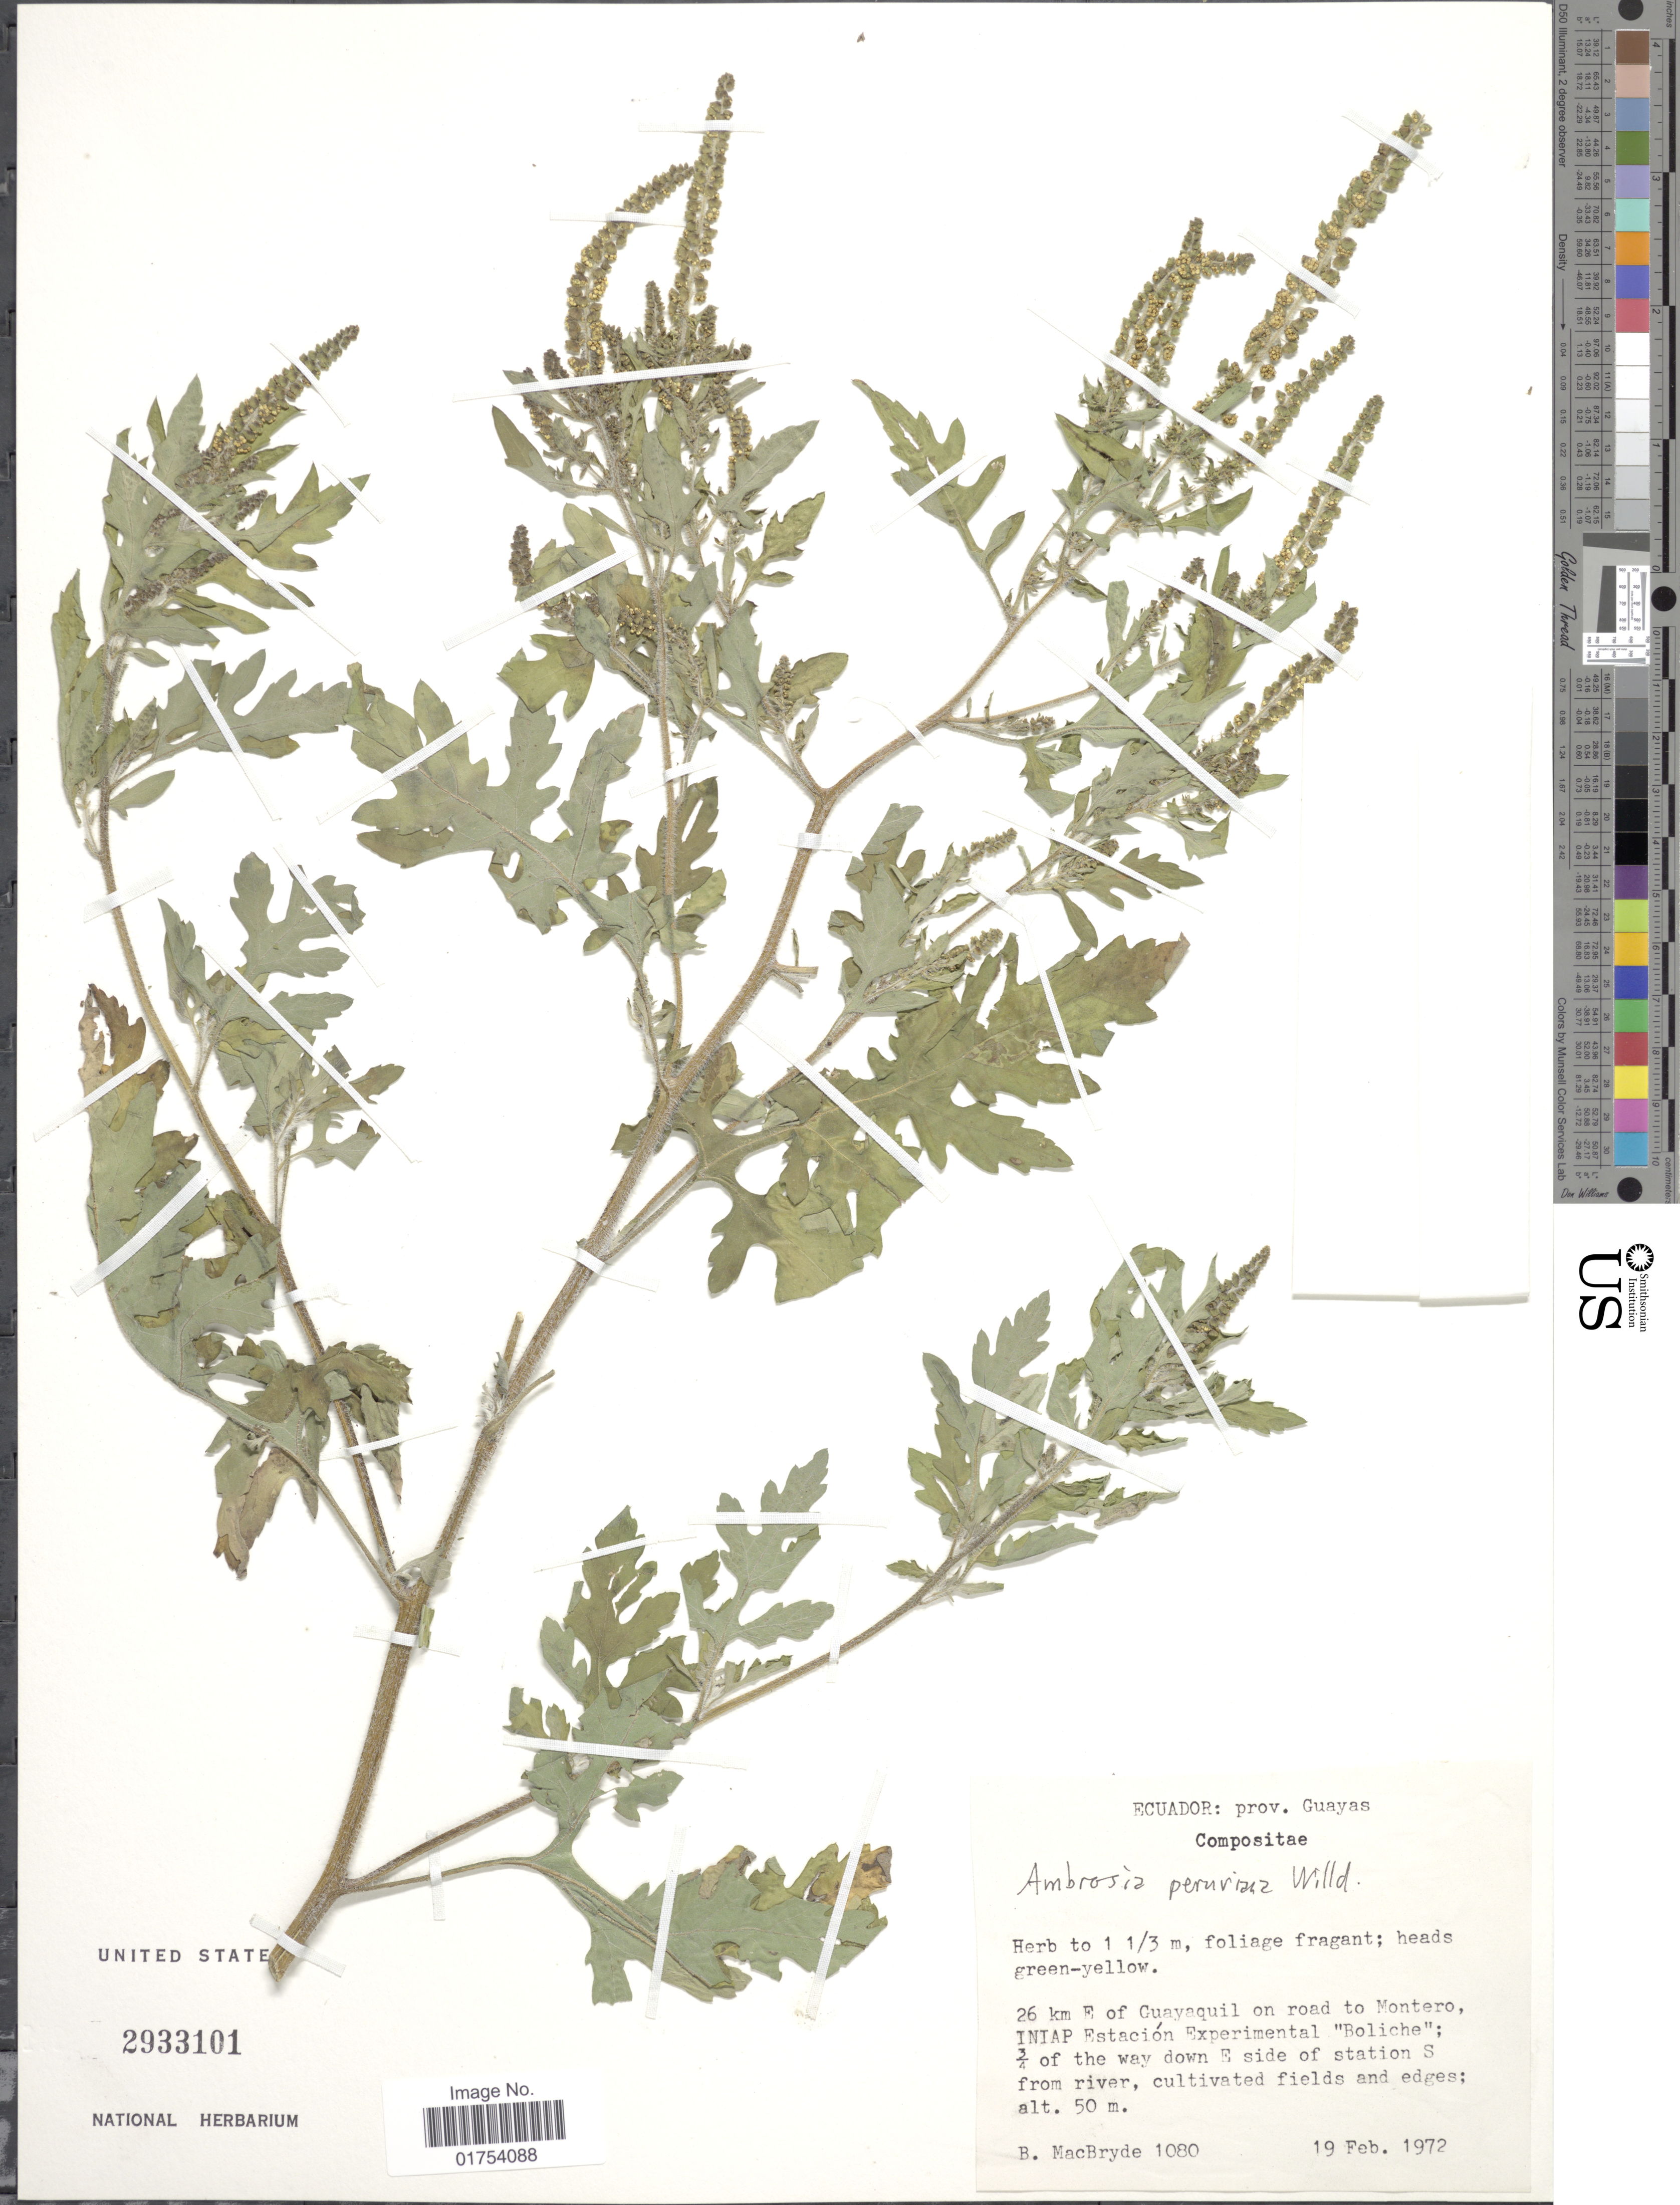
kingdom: Plantae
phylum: Tracheophyta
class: Magnoliopsida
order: Asterales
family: Asteraceae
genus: Ambrosia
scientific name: Ambrosia peruviana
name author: Willd.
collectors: B. MacBryde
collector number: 1080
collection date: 1972-02-19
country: Ecuador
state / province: Guayas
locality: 26 km E of Cauyaquil on road to Montero, INIAP Estacion Experimental "Boliche" : ¾ of the way down E side of station S from river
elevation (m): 50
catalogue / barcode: US 2933101